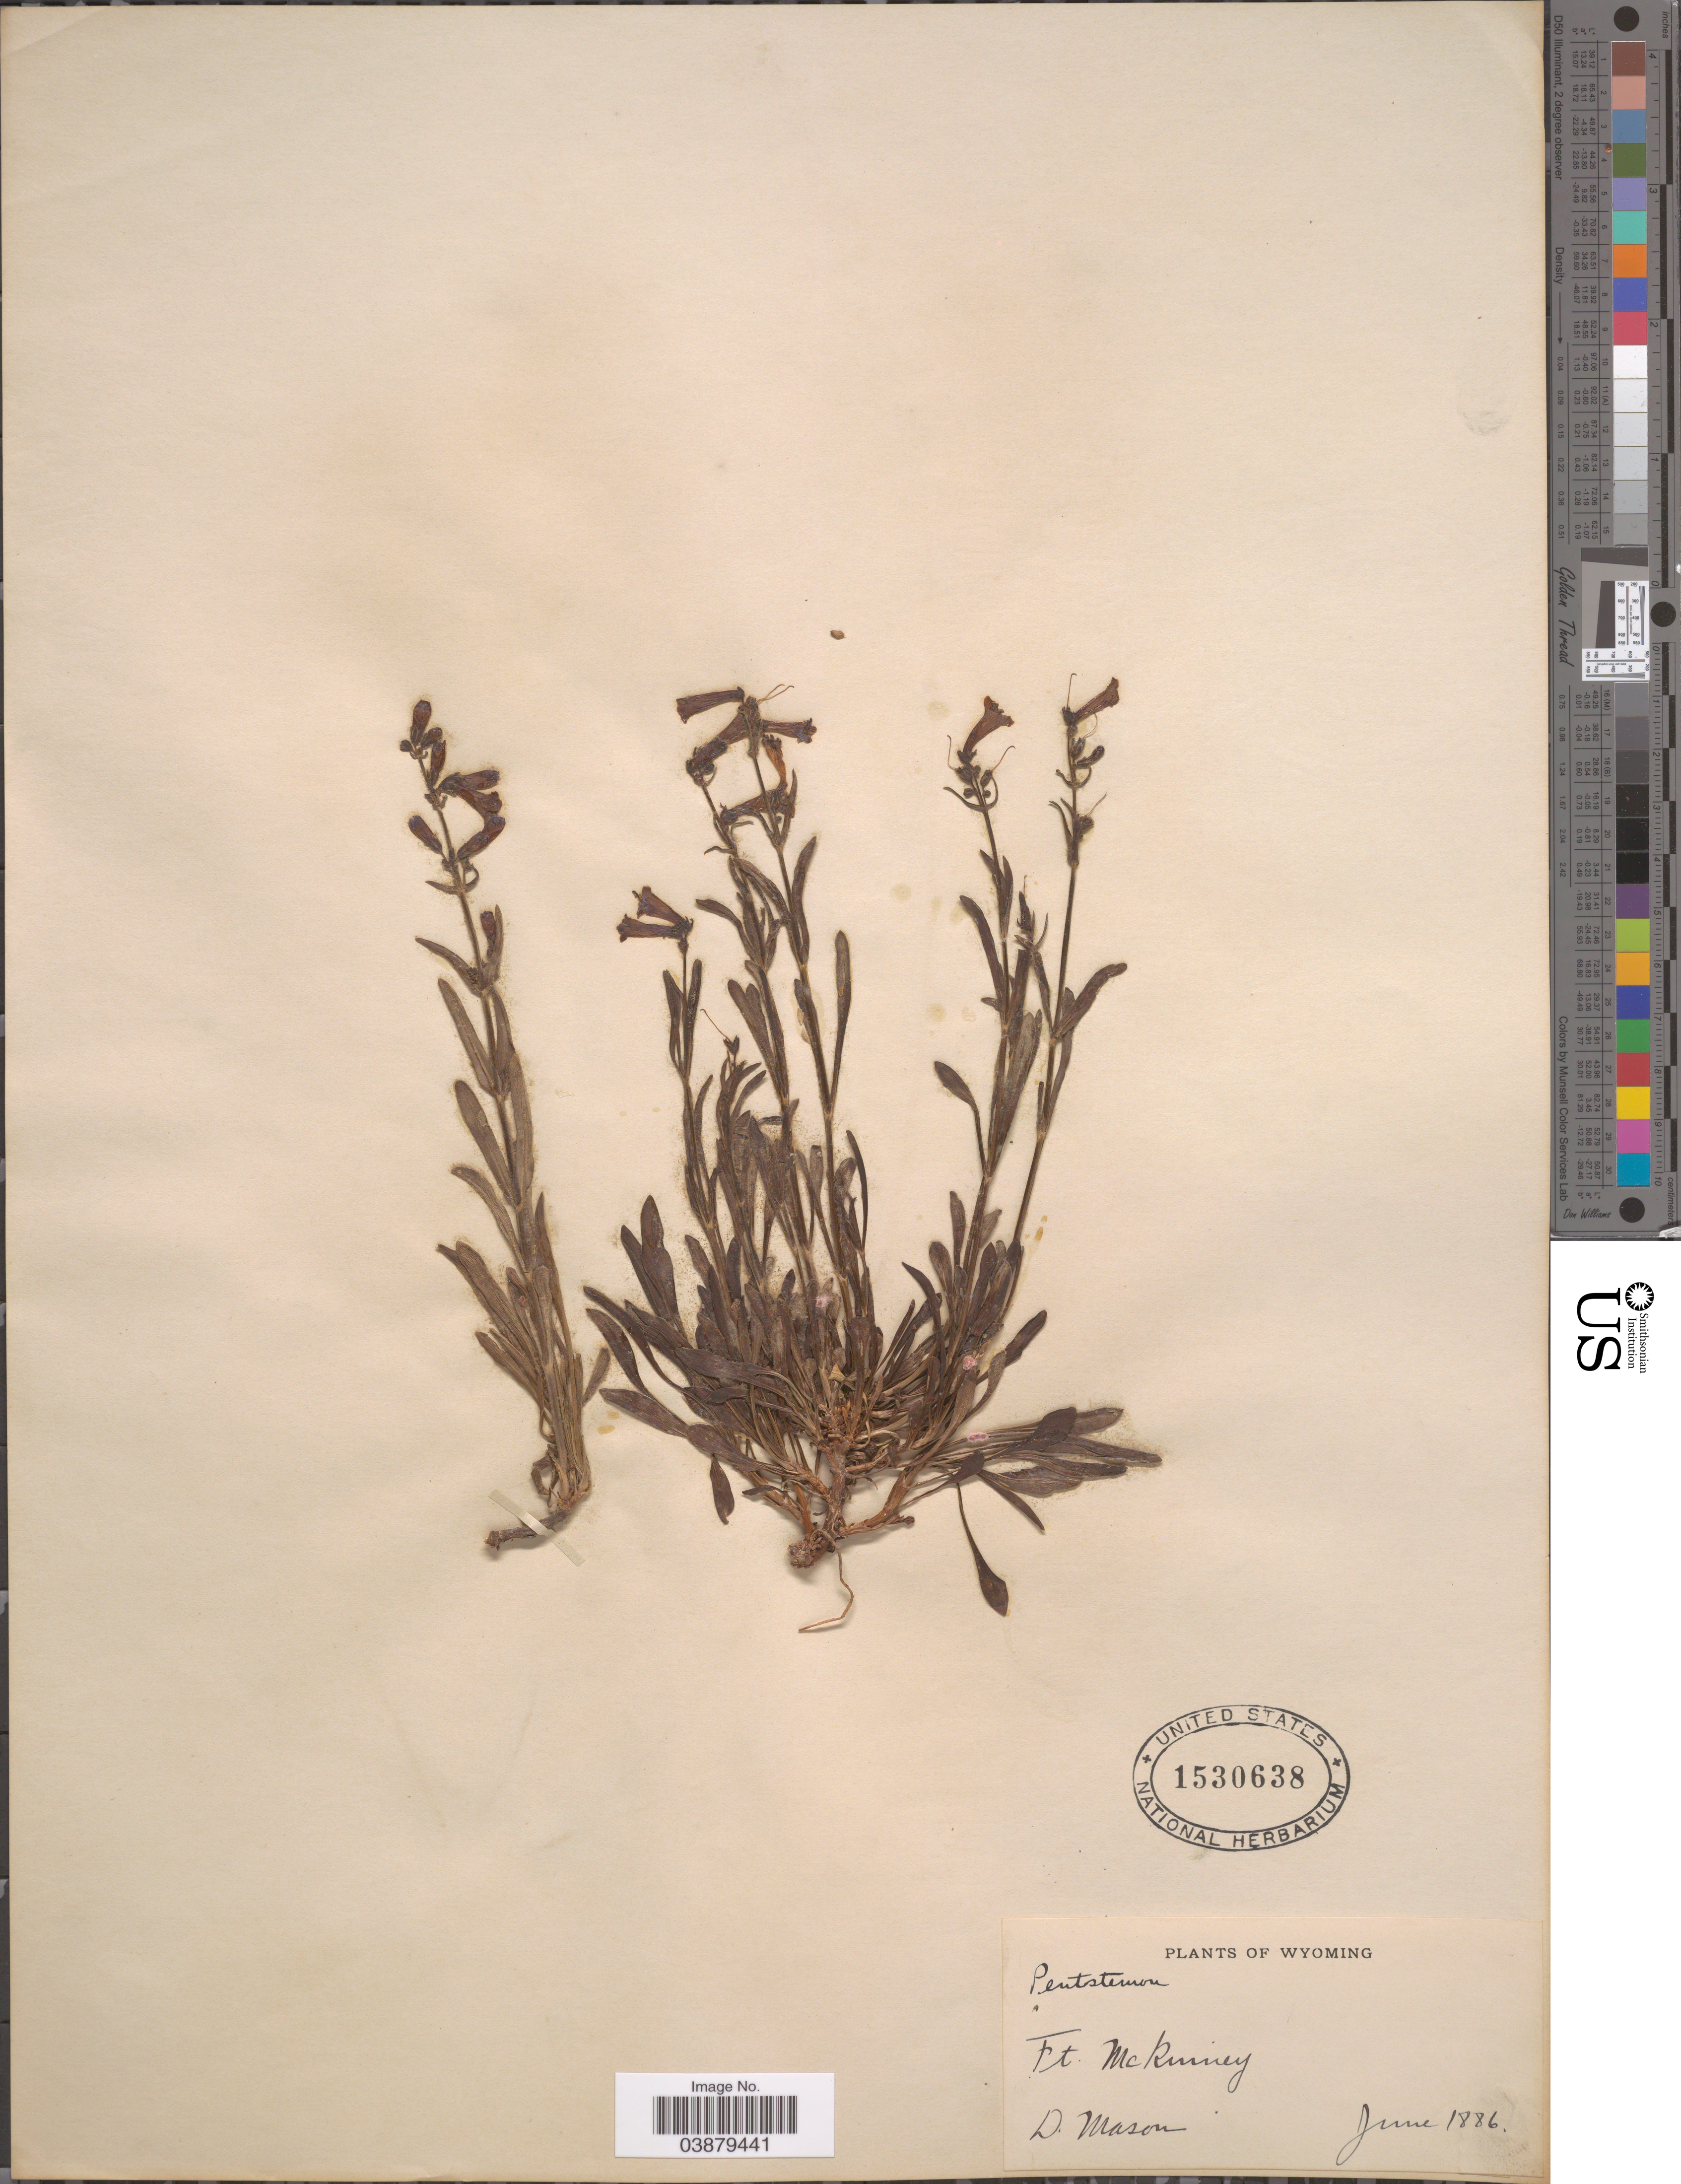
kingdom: Plantae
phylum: Tracheophyta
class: Magnoliopsida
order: Lamiales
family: Plantaginaceae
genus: Penstemon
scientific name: Penstemon sp.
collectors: D. Mason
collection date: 1886-06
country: United States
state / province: Wyoming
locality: Ft. McKinney.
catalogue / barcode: US 1530638